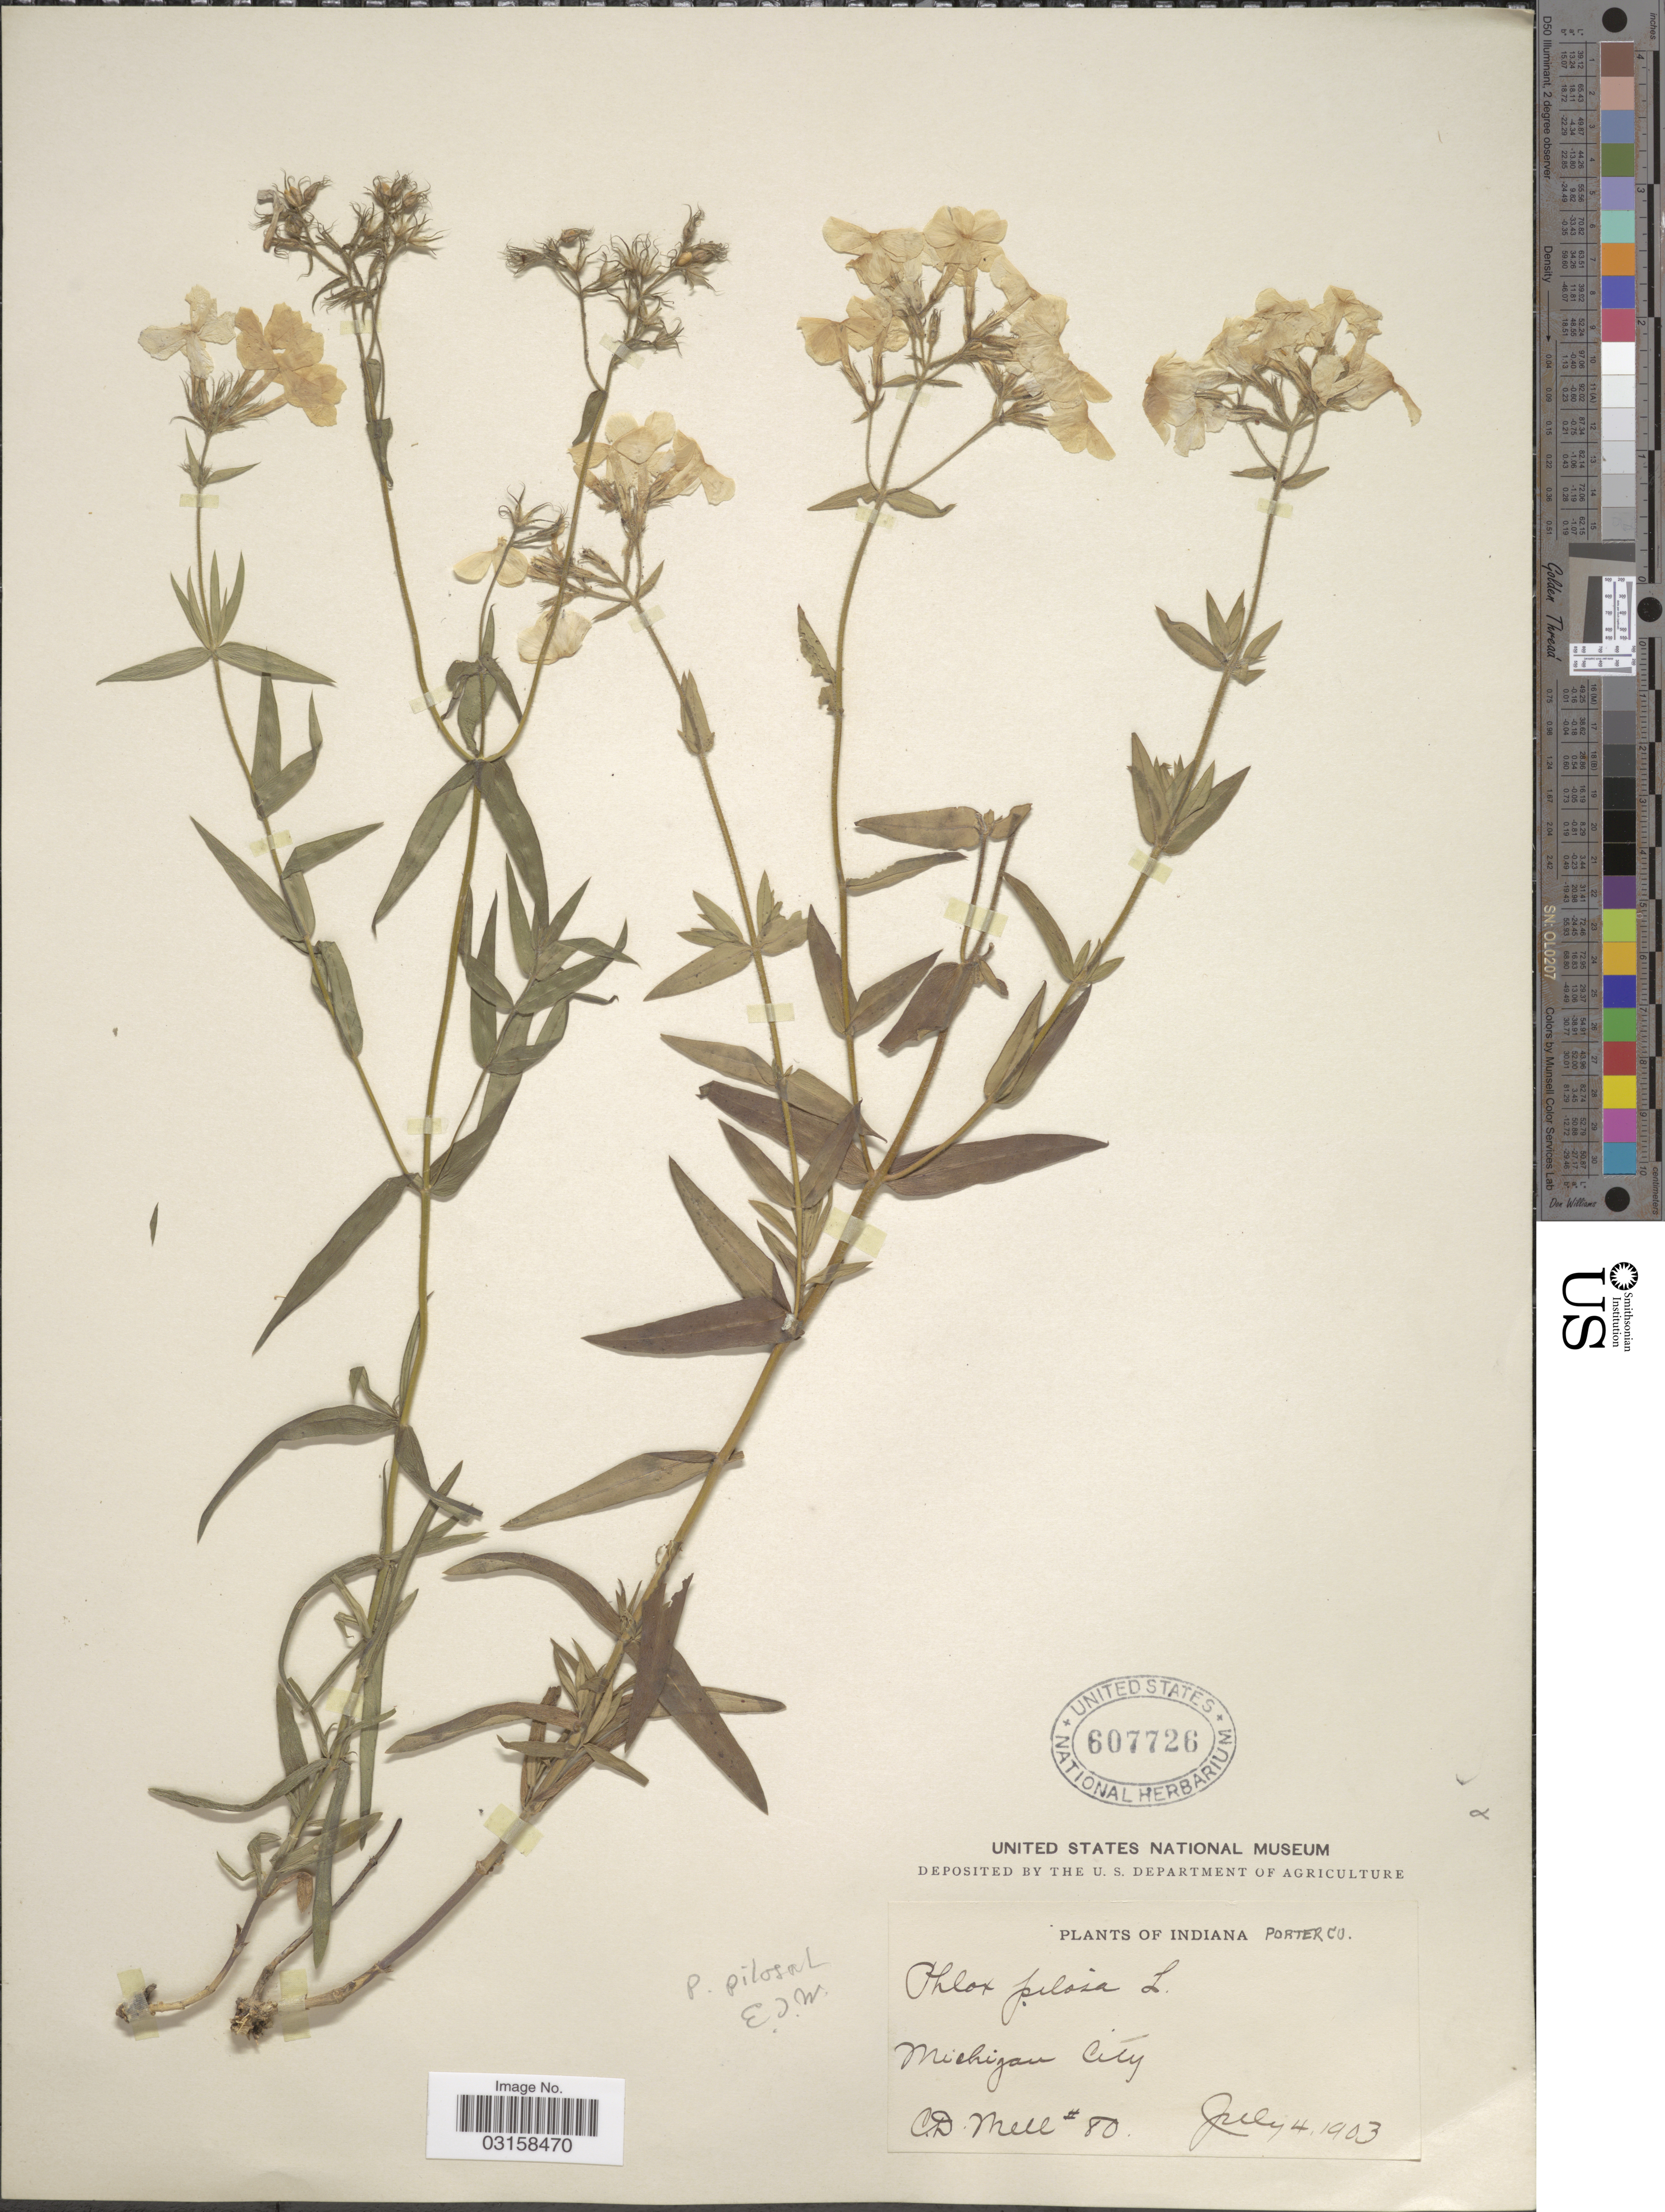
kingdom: Plantae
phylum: Tracheophyta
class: Magnoliopsida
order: Ericales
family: Polemoniaceae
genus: Phlox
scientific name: Phlox pilosa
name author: L.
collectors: C. D. Mell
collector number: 80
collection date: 1903-07-04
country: United States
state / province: Indiana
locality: Porter Co. Michigan City.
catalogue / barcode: US 607726